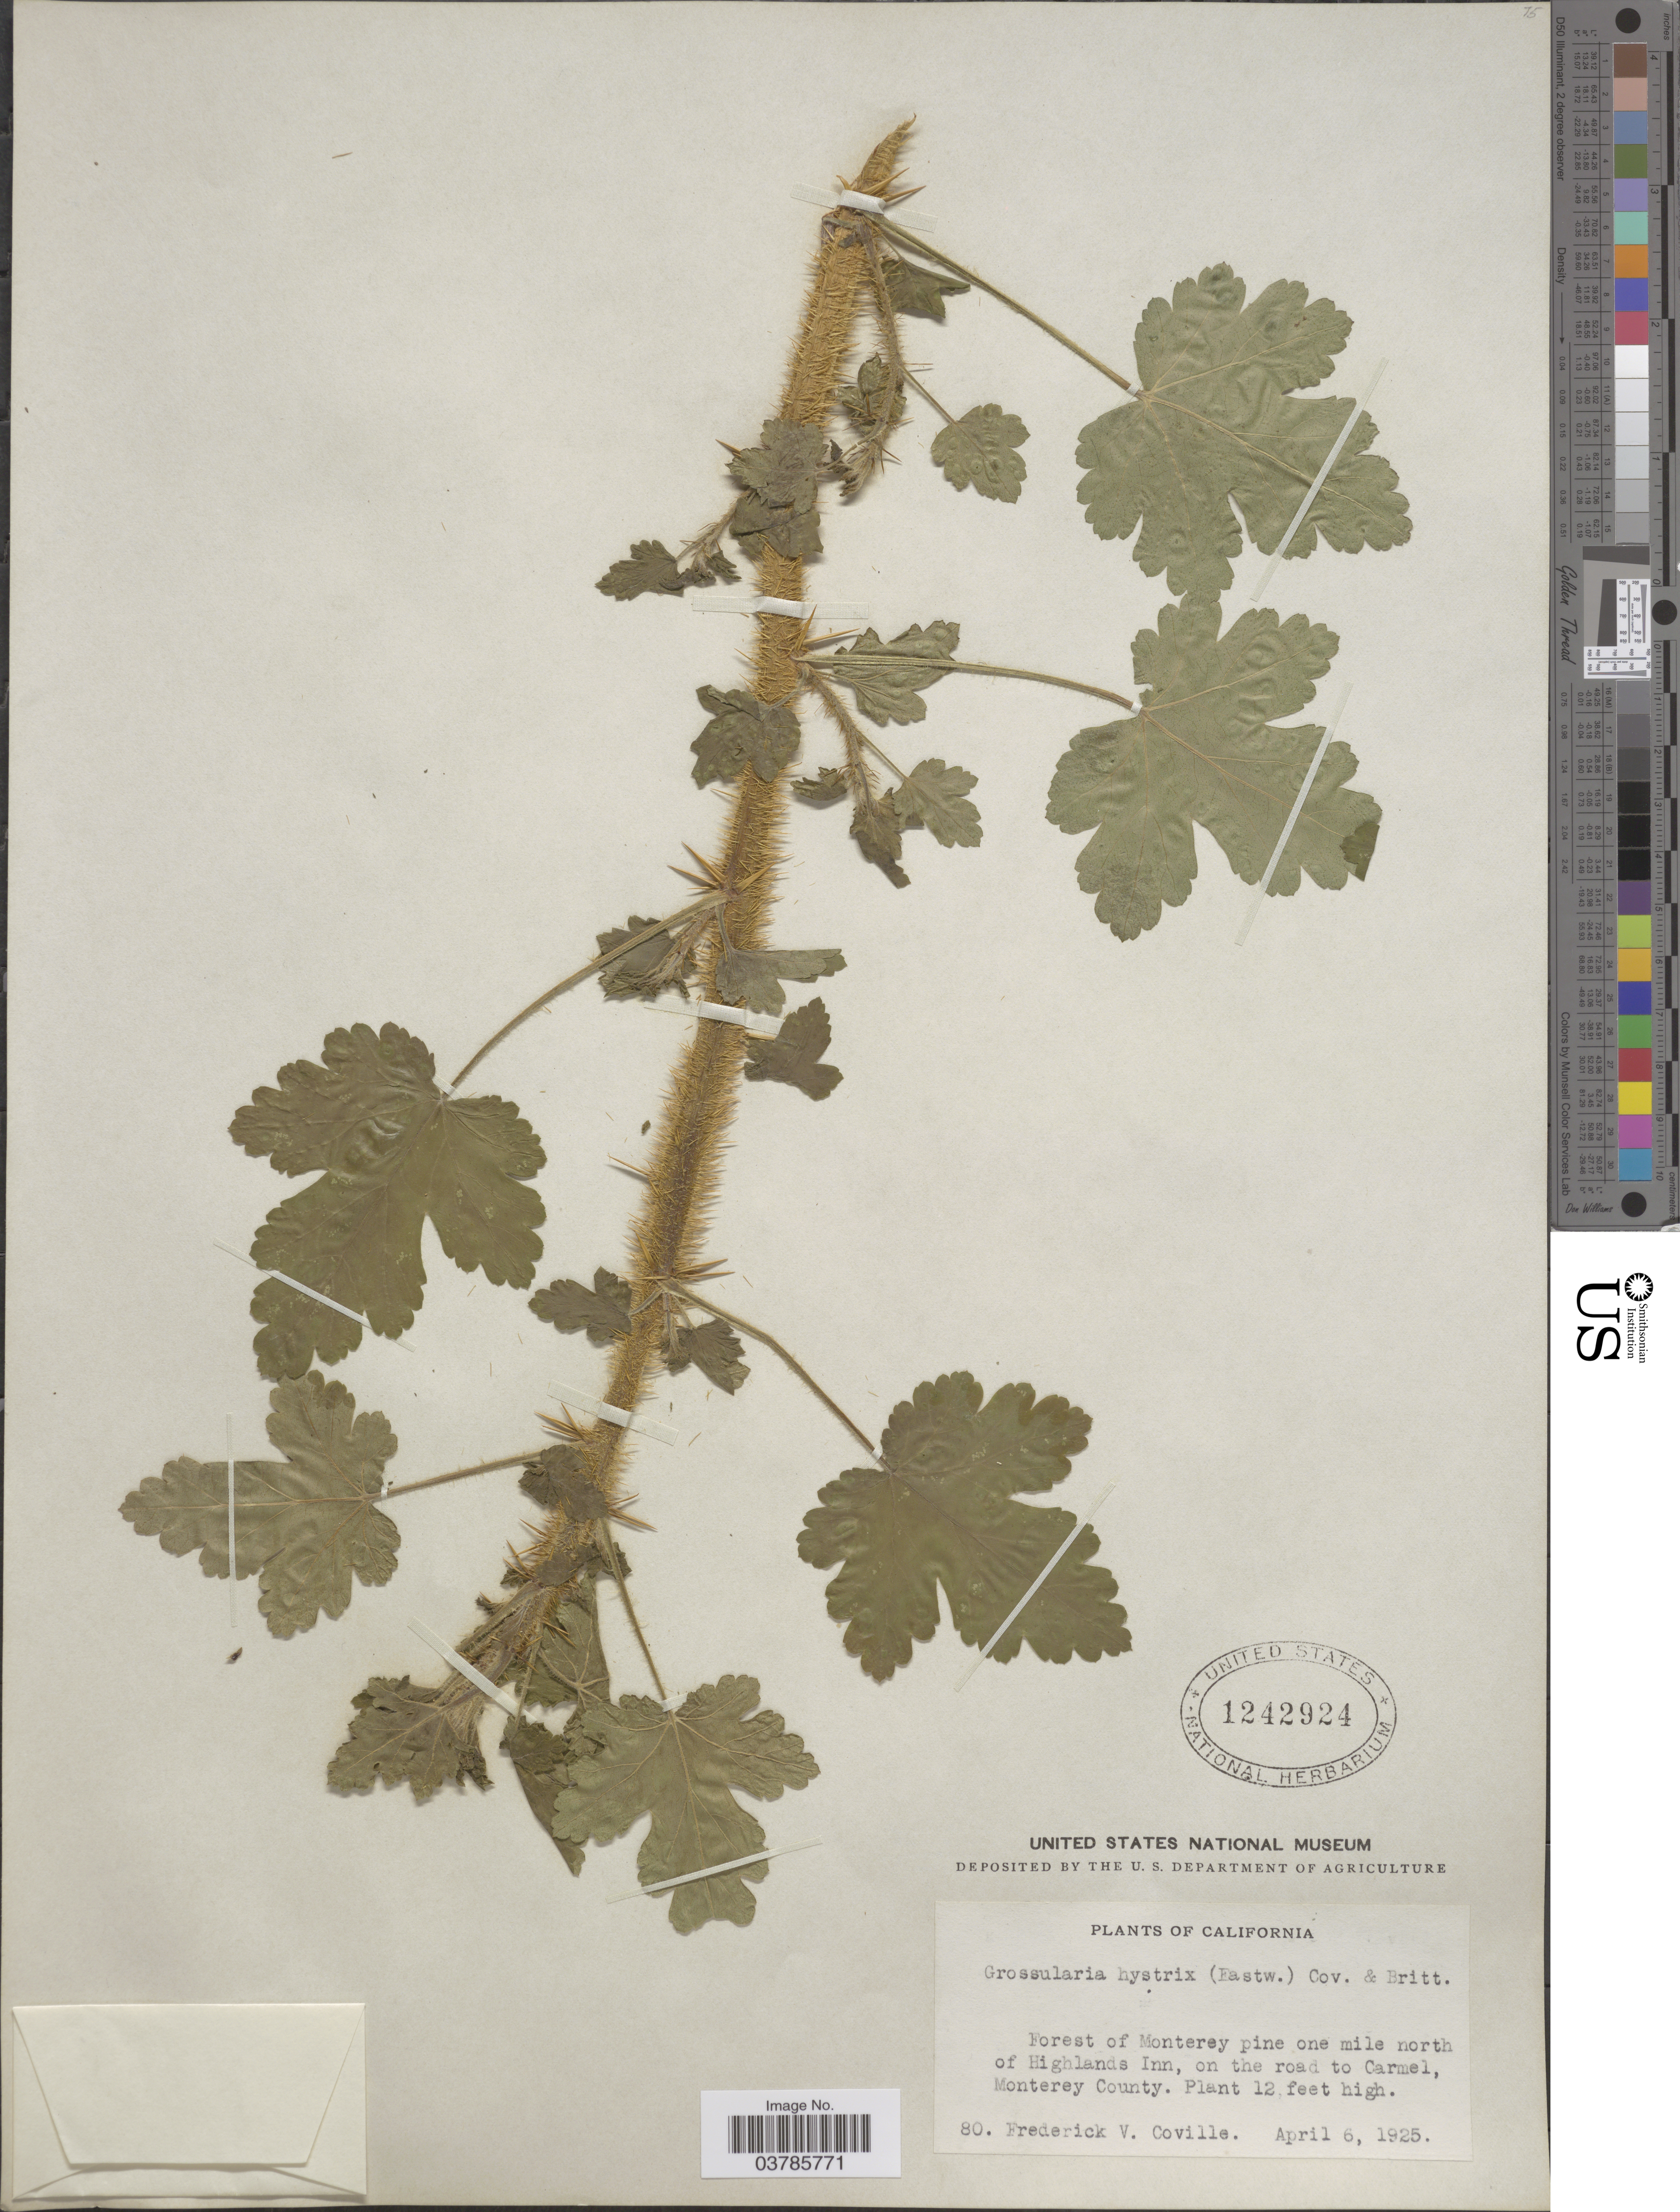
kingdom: Plantae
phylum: Tracheophyta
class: Magnoliopsida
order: Saxifragales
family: Grossulariaceae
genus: Ribes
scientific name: Ribes menziesii var. hystrix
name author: (Eastw.) Jeps.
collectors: F. V. Coville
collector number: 80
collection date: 1925-04-06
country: United States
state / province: California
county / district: Monterey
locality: Forest of Monterey pine one mile north of Highlands Inn, on the road to Carmel, Monterey County.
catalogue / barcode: US 1242924